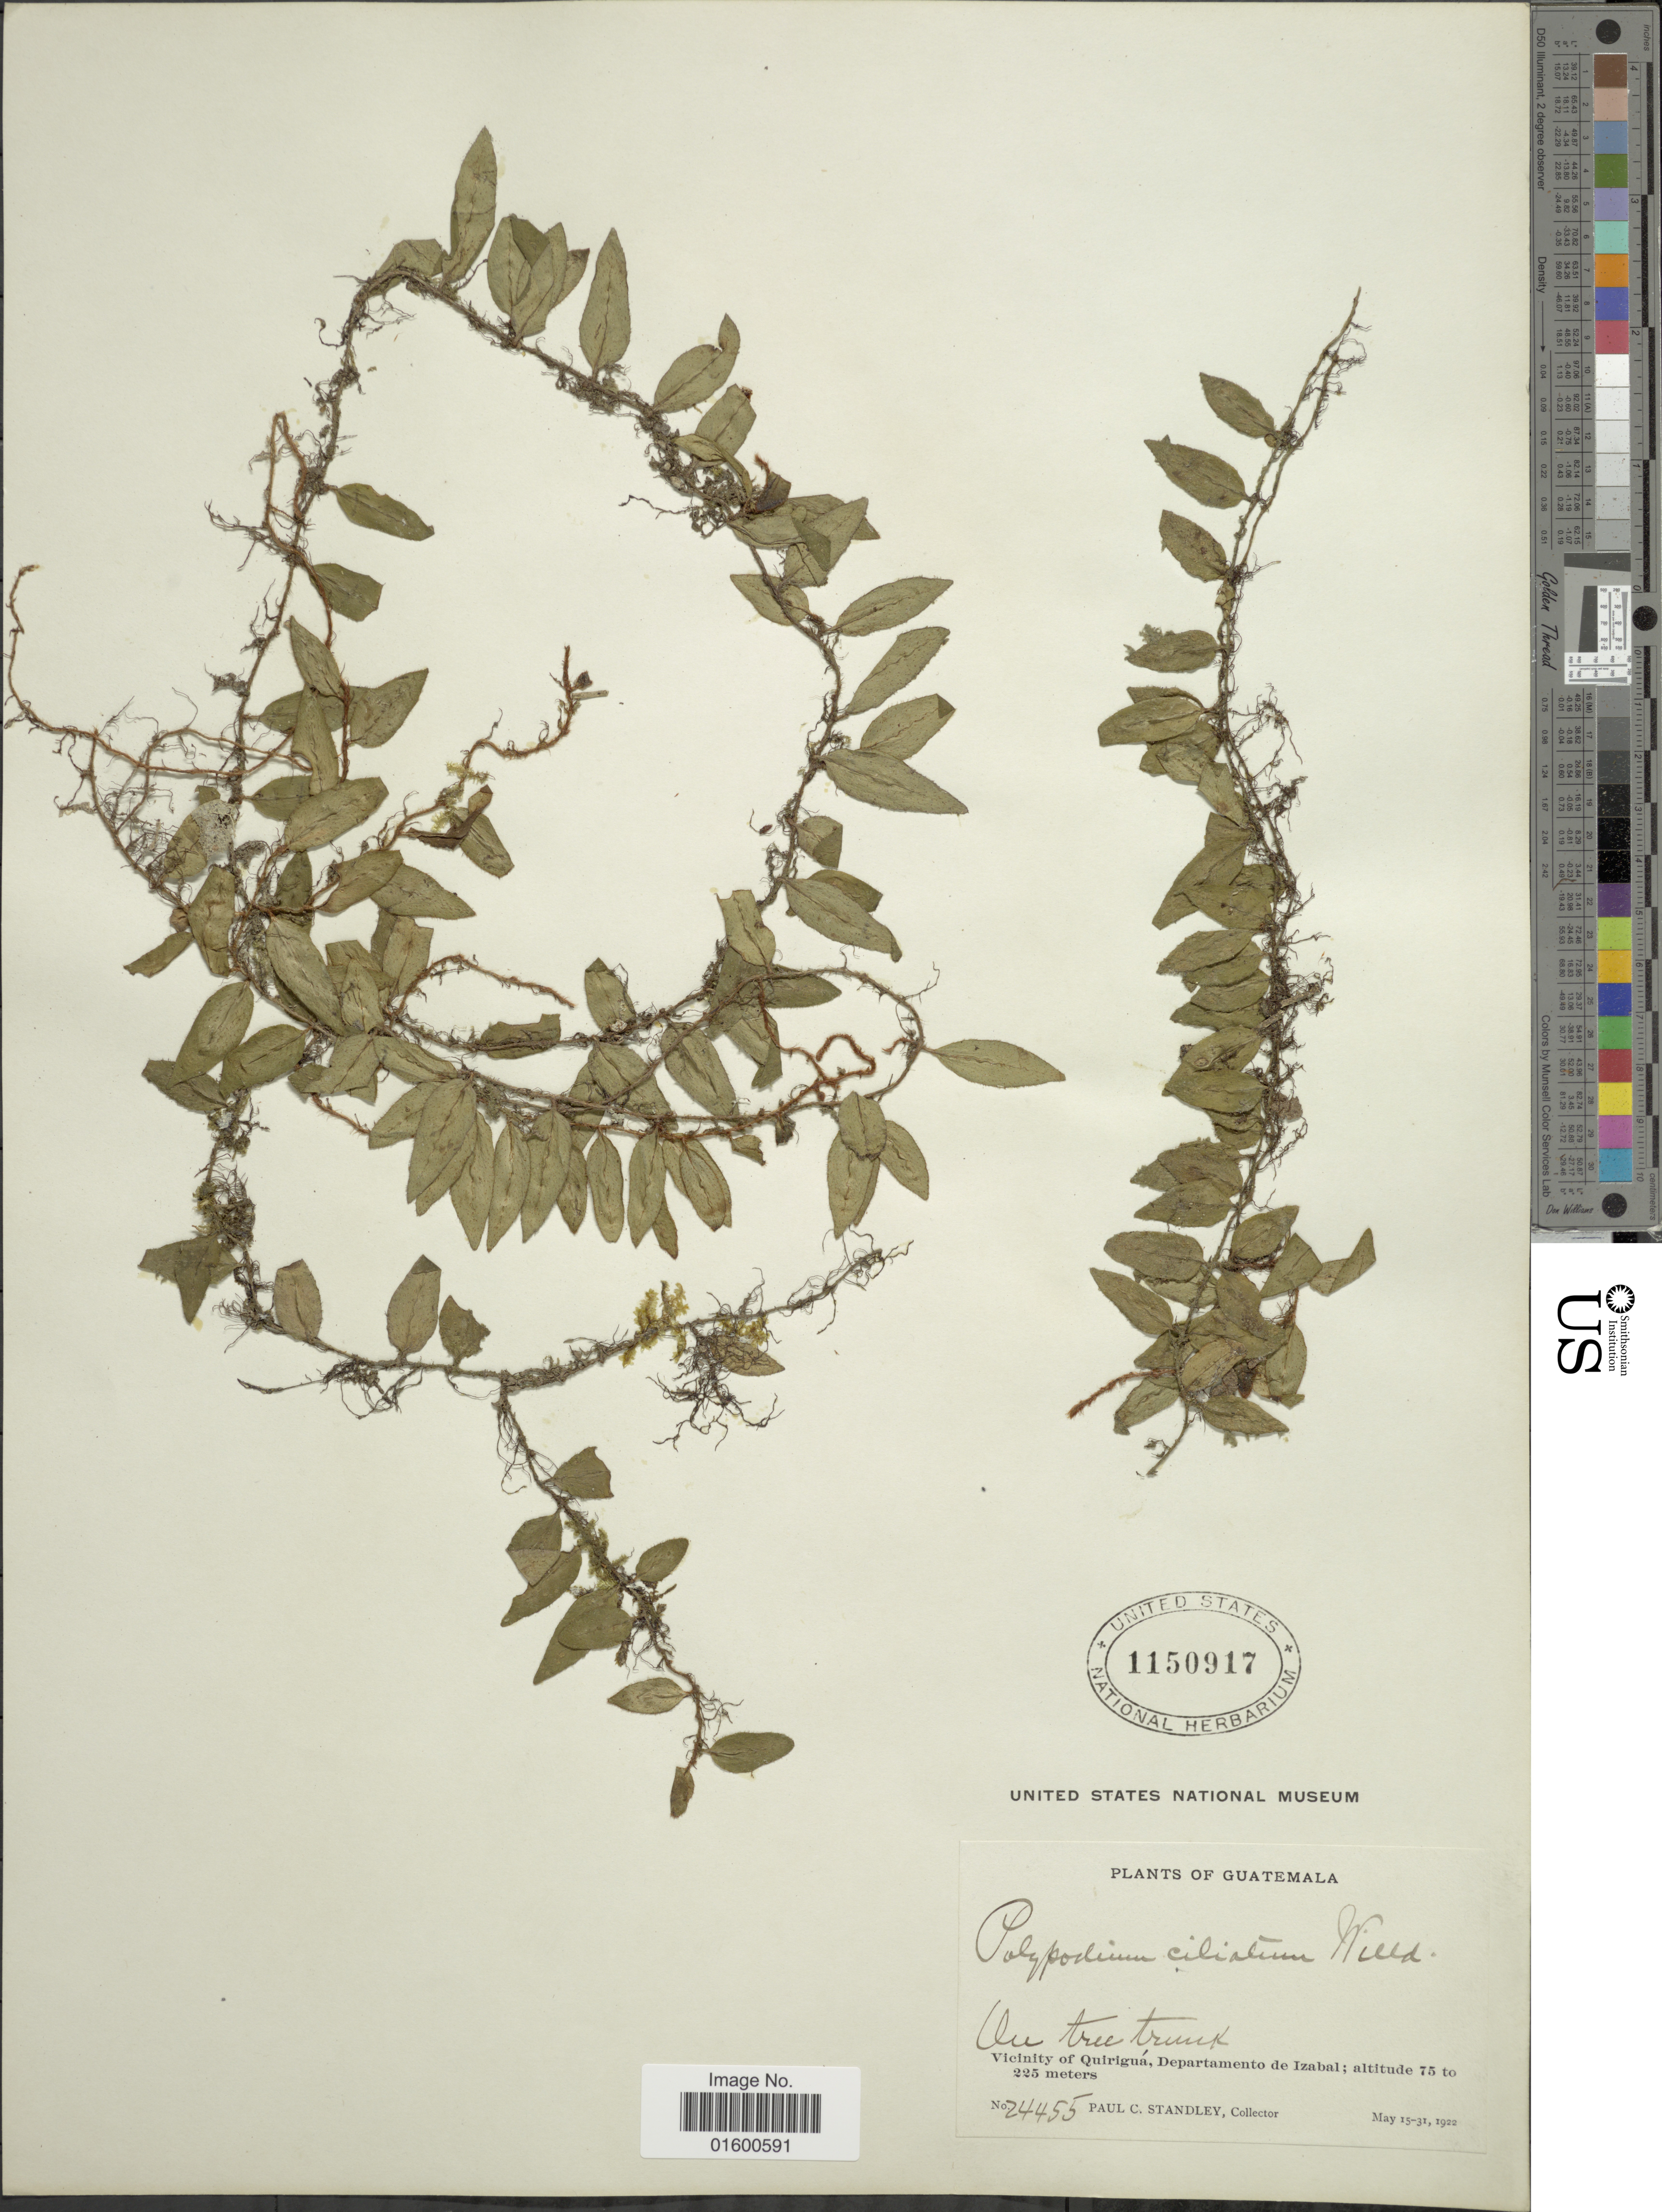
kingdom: Plantae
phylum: Tracheophyta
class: Polypodiopsida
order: Polypodiales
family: Polypodiaceae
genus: Microgramma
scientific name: Microgramma reptans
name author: (Cav.) A.R. Sm.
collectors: P. C. Standley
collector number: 24455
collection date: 1922-05-15/1922-05-31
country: Guatemala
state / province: Izabal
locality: Vicinity of Quirigua, Departamento de Izabal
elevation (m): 75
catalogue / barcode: US 1150917